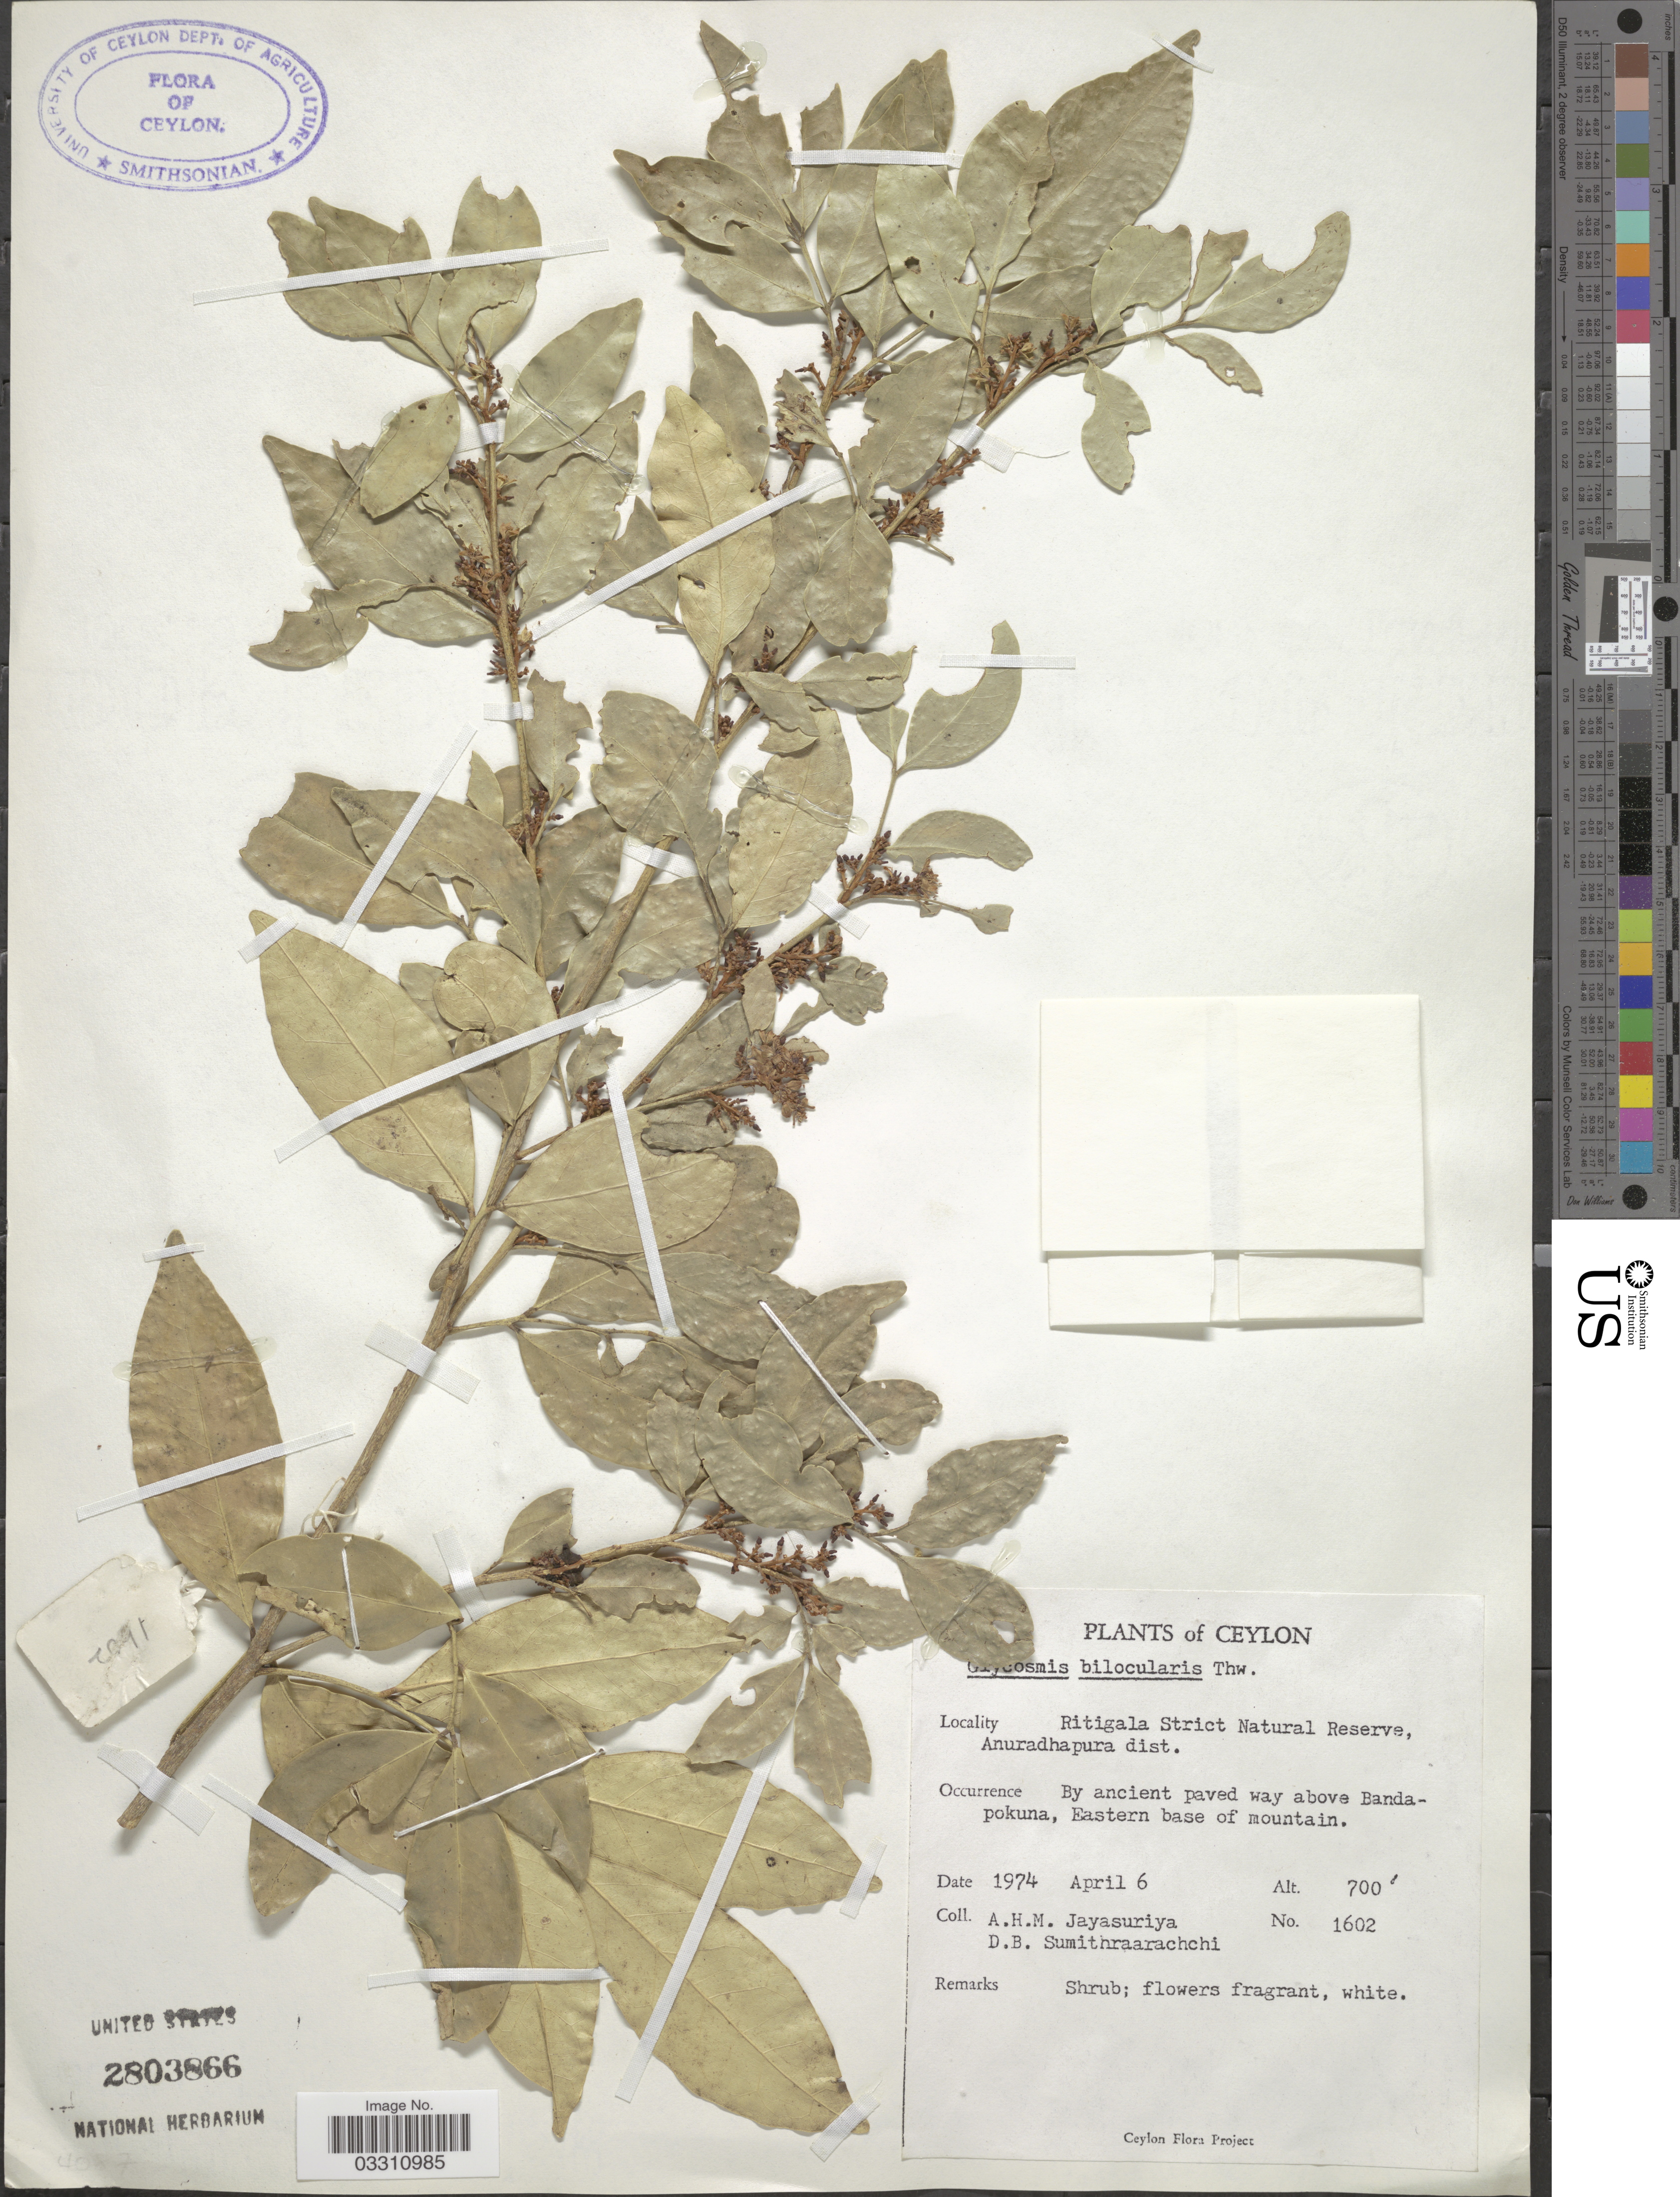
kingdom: Plantae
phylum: Tracheophyta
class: Magnoliopsida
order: Sapindales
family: Rutaceae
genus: Glycosmis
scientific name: Glycosmis angustifolia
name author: Lindl. ex Wight & Arn.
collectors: A. H. Jayasuriya & D. B. Sumithraarachchi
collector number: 1602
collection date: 1974-04-06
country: Sri Lanka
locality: Ceylon, Ritigala Strict Natural Reserve, Anuradhapura dist., By ancient paved way above Bandapokuna, Eastern base of mountain.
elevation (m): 213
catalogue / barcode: US 2803866